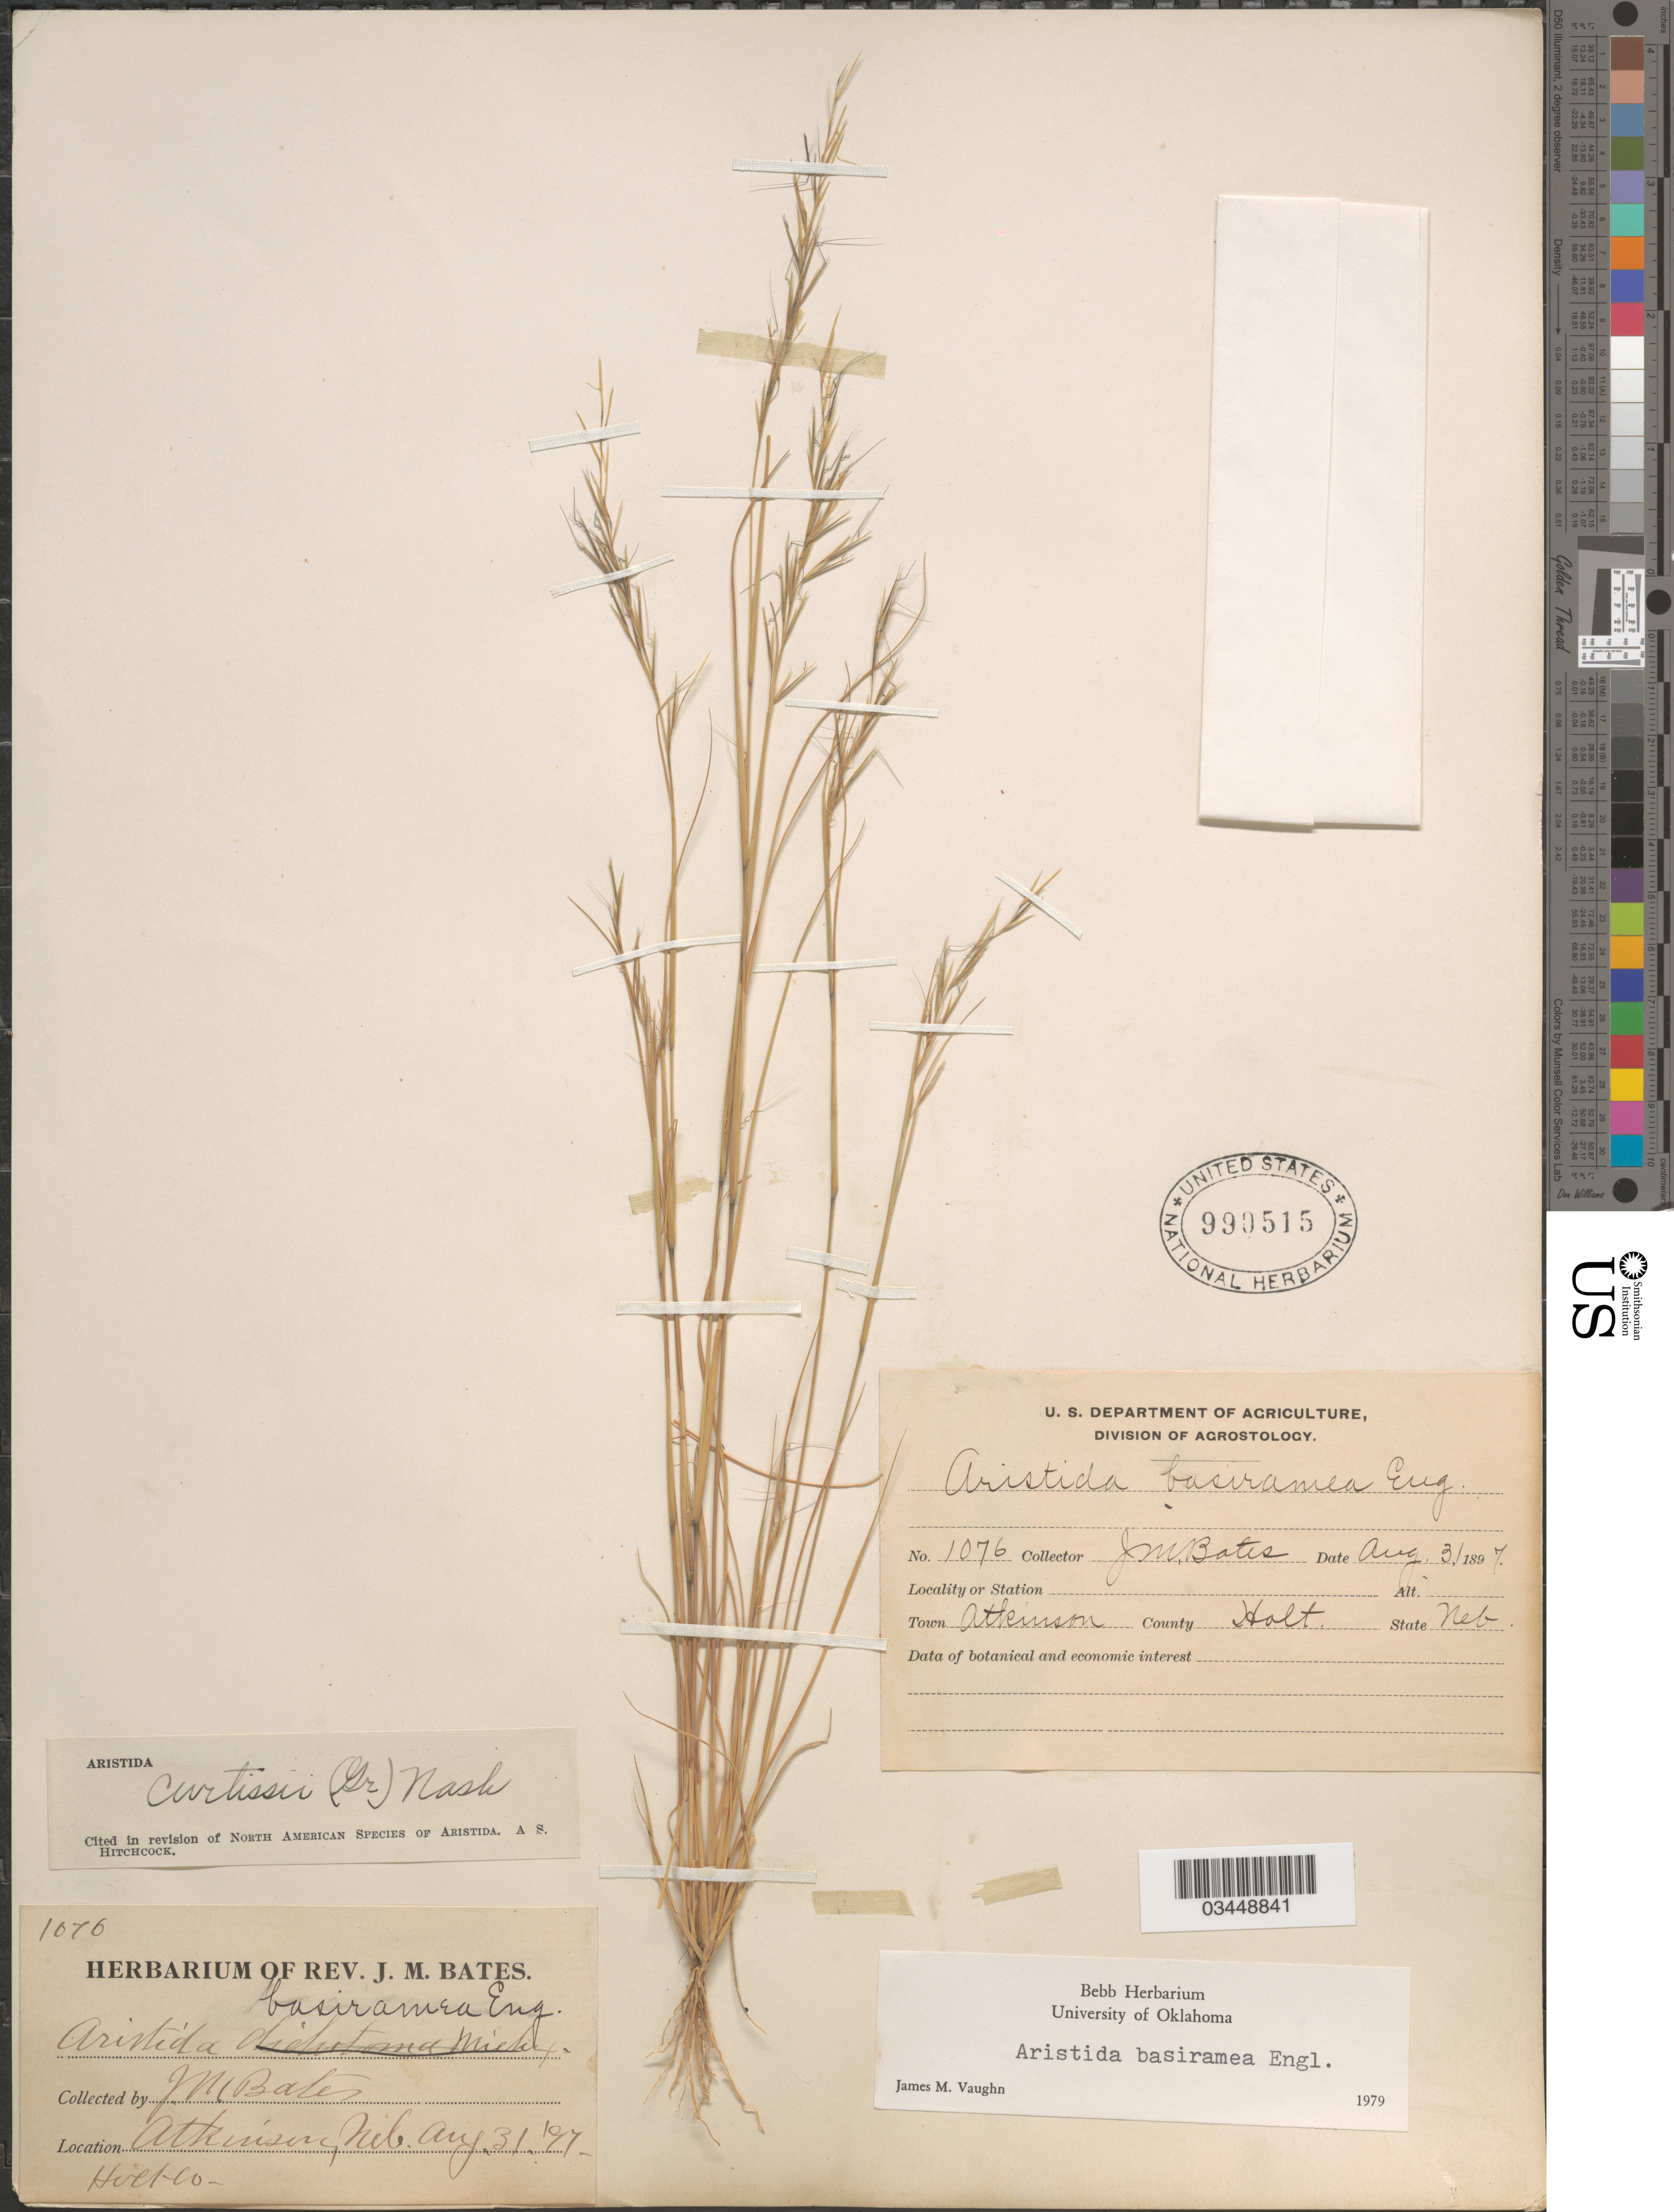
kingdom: Plantae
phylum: Tracheophyta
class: Liliopsida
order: Poales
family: Poaceae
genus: Aristida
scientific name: Aristida basiramea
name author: Engelm. ex Vasey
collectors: J. Bates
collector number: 1076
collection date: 1897-08-31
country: United States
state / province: Nebraska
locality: Town Atkinson. County Holt.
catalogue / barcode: US 990515